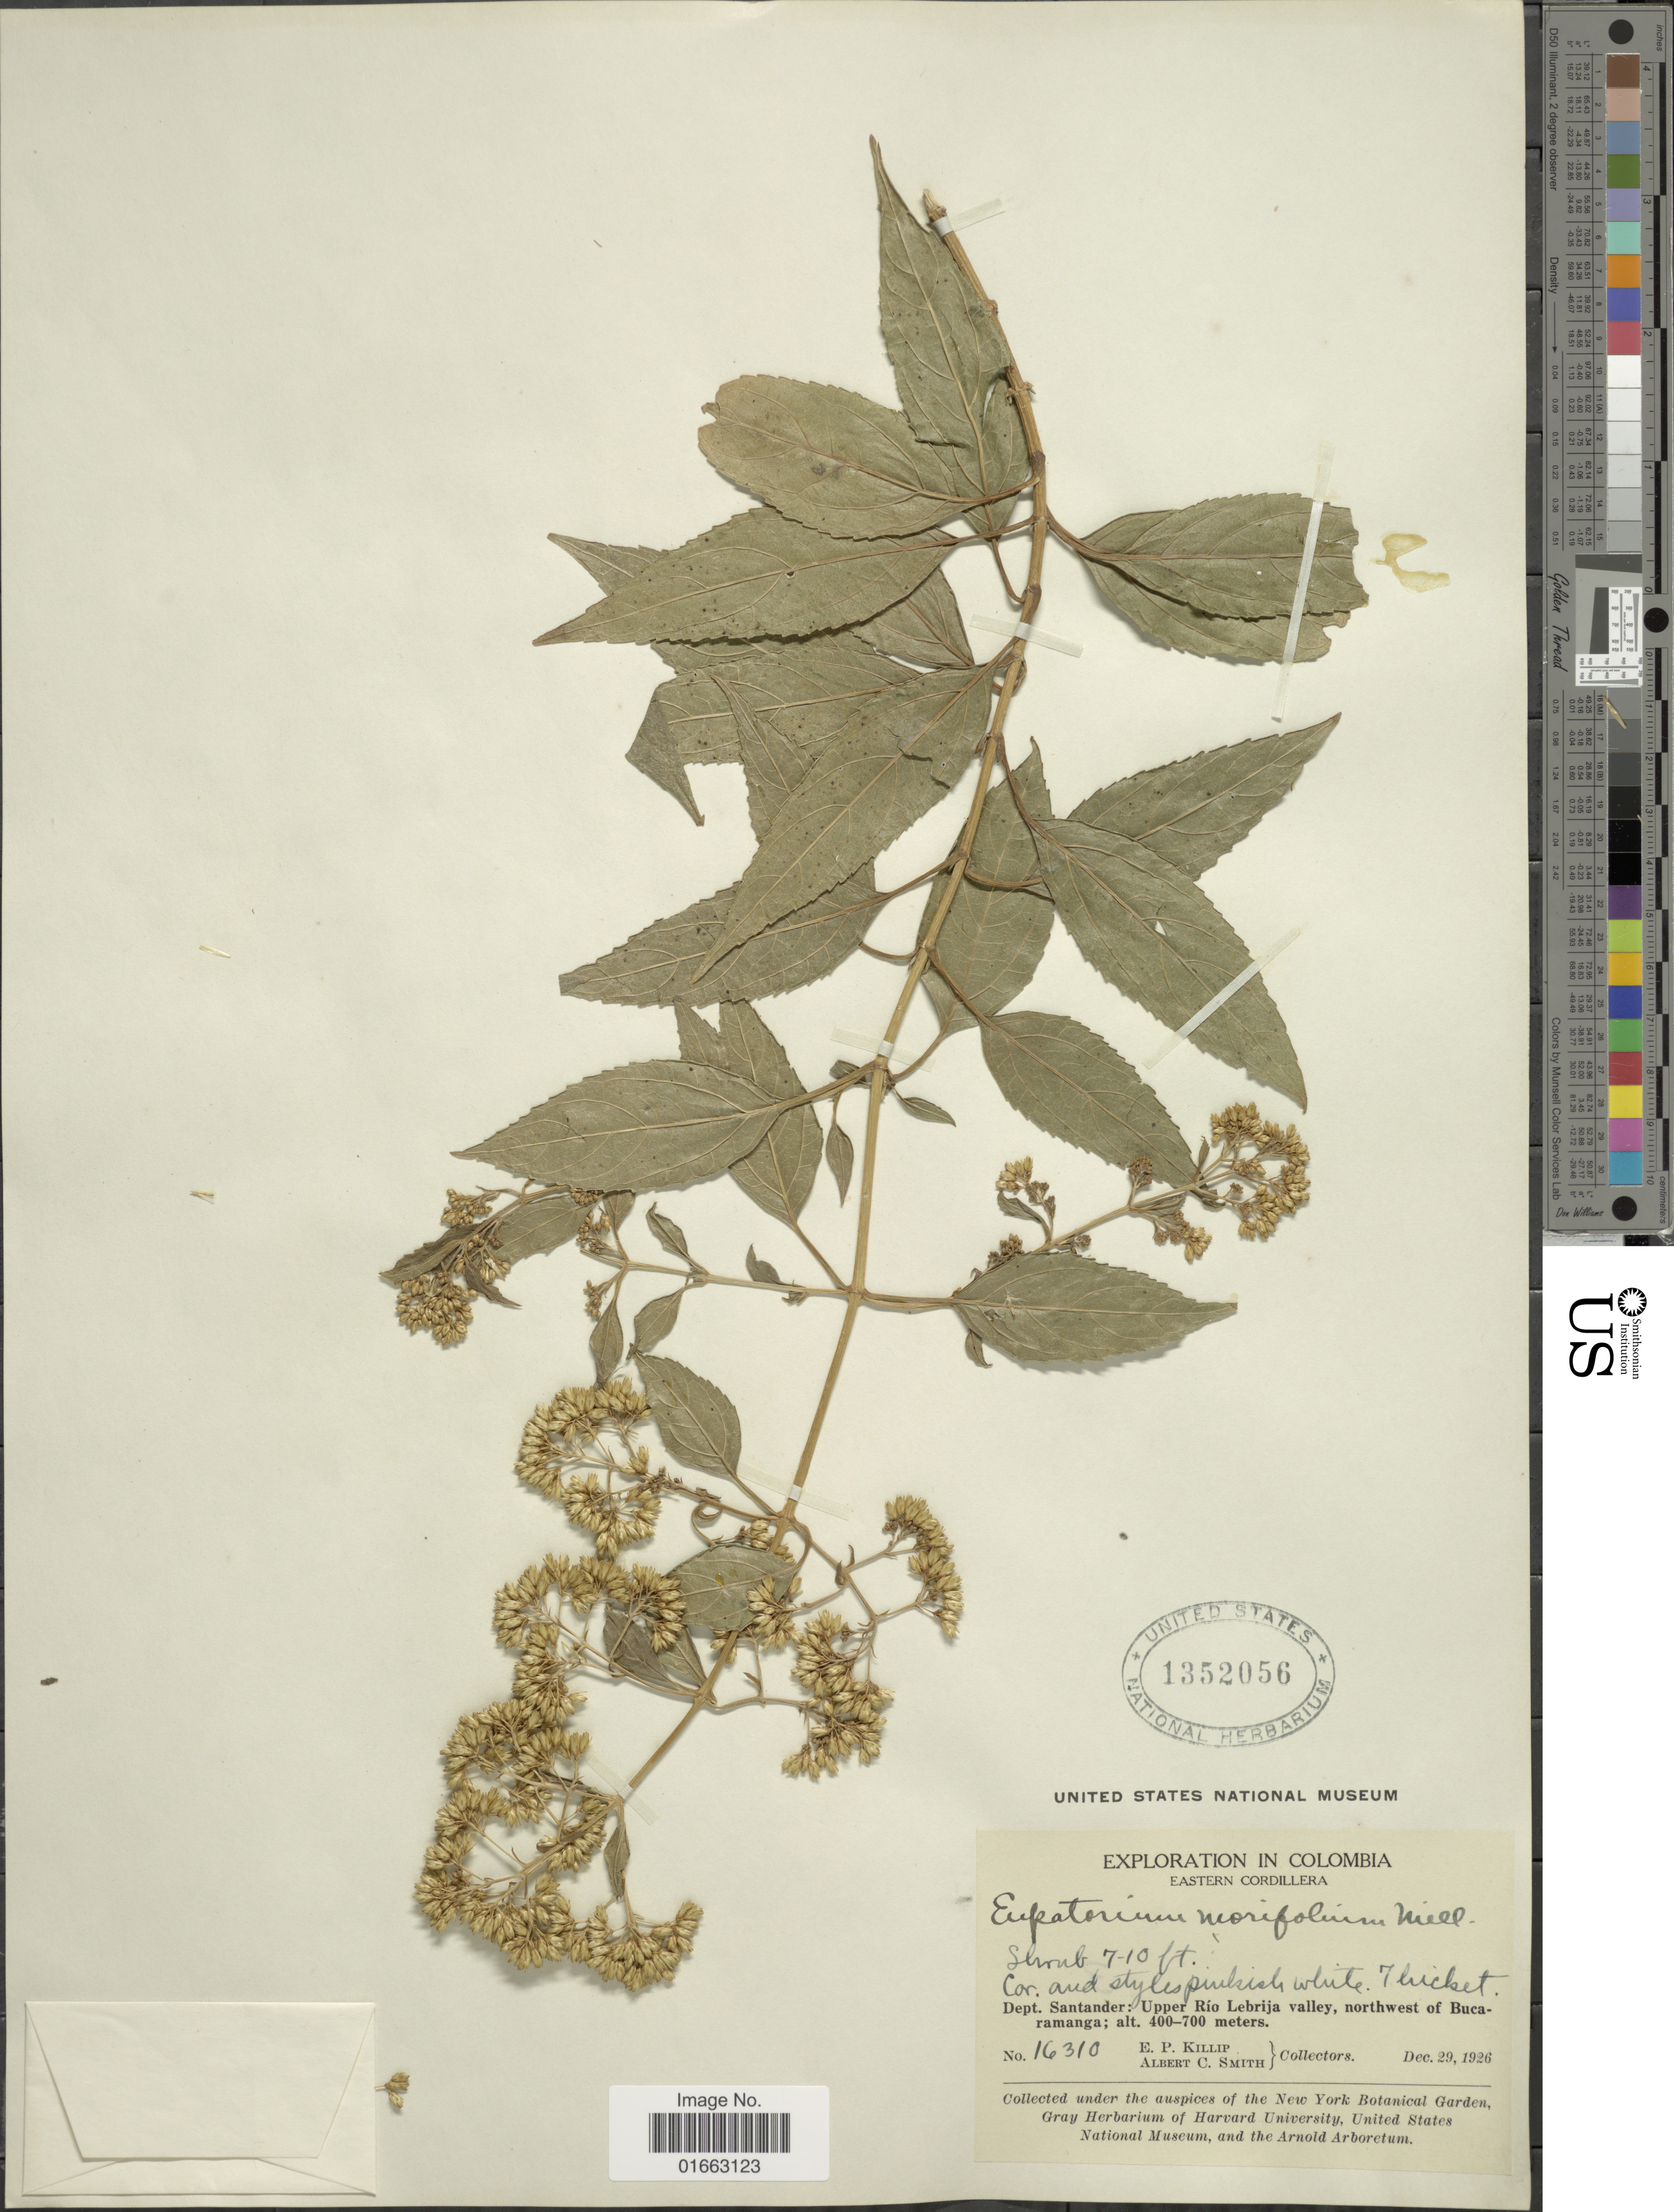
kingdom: Plantae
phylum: Tracheophyta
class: Magnoliopsida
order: Asterales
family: Asteraceae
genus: Critonia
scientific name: Critonia morifolia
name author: (Mill.) R.M. King & H. Rob.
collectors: E. P. Killip & A. C. Smith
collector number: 16310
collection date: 1926-12-29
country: Colombia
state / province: Santander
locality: Eastern Cordillera, upper Río Lebrija valley, northwest of Bucaramanga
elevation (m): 400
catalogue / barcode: US 1352056